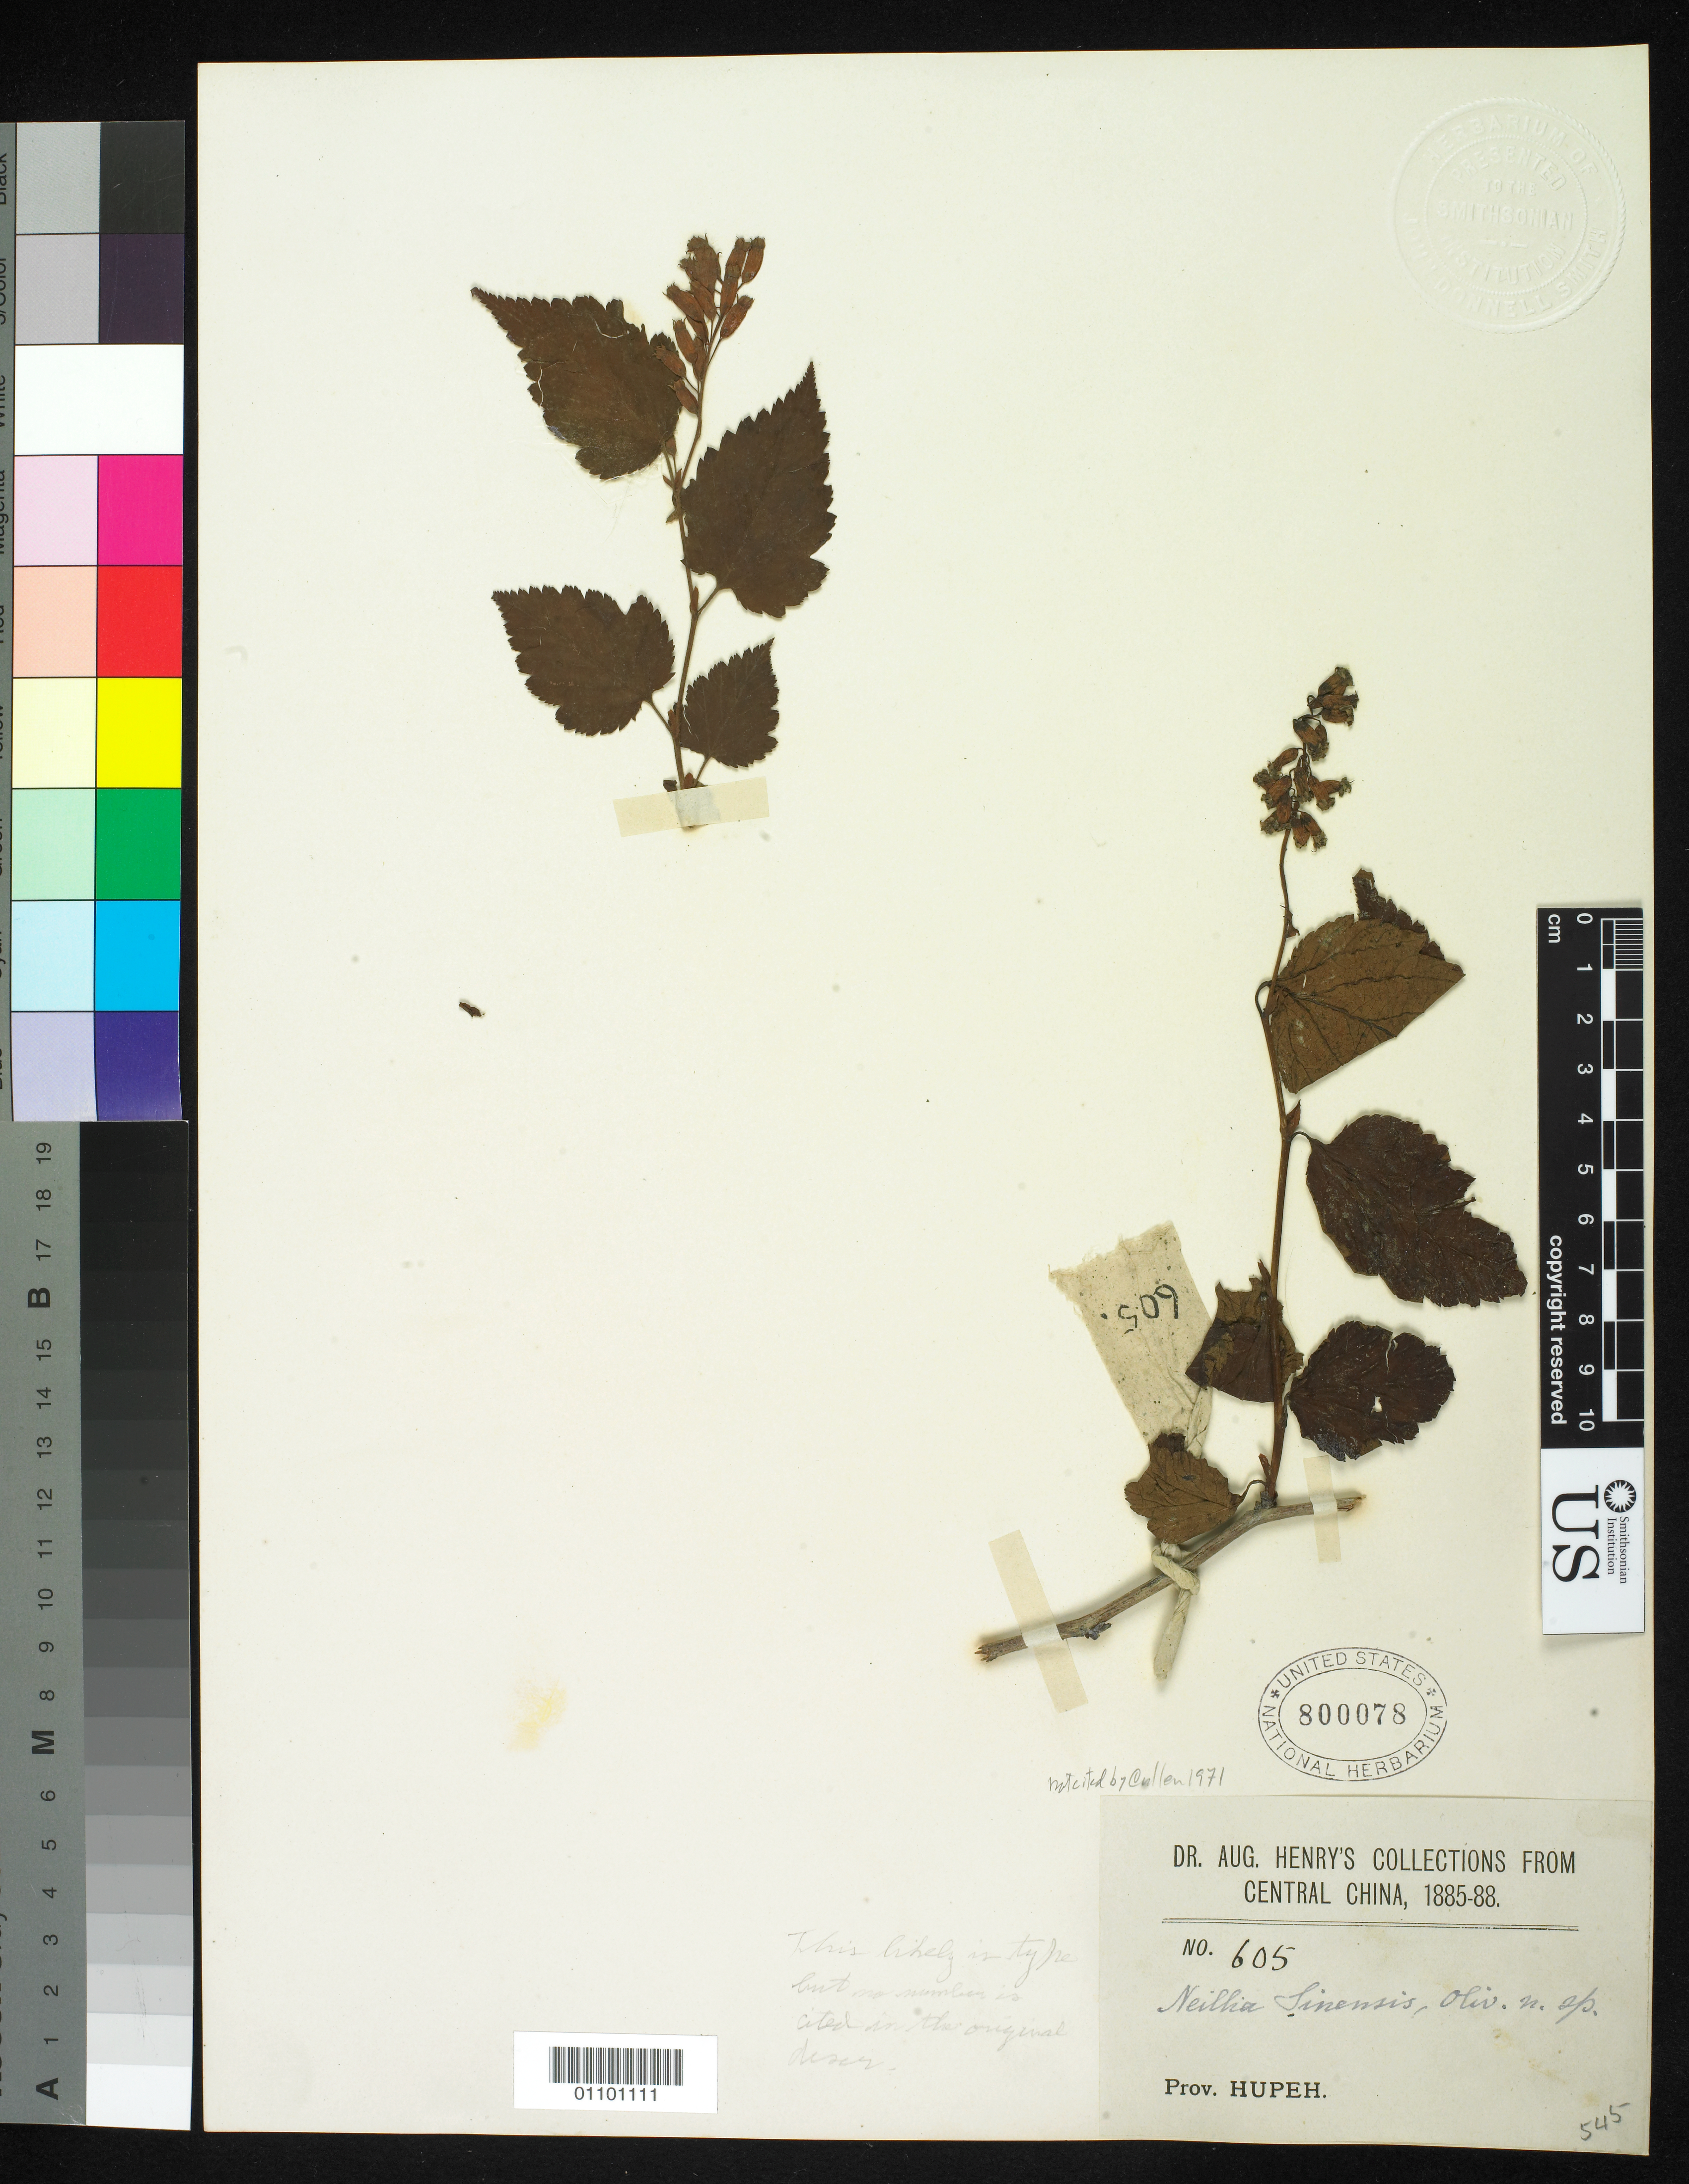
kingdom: Plantae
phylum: Tracheophyta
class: Magnoliopsida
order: Rosales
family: Rosaceae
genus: Neillia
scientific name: Neillia sinensis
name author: Oliv.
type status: Type Collection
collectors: A. Henry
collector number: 605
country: China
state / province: Hubei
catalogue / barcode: US 800078